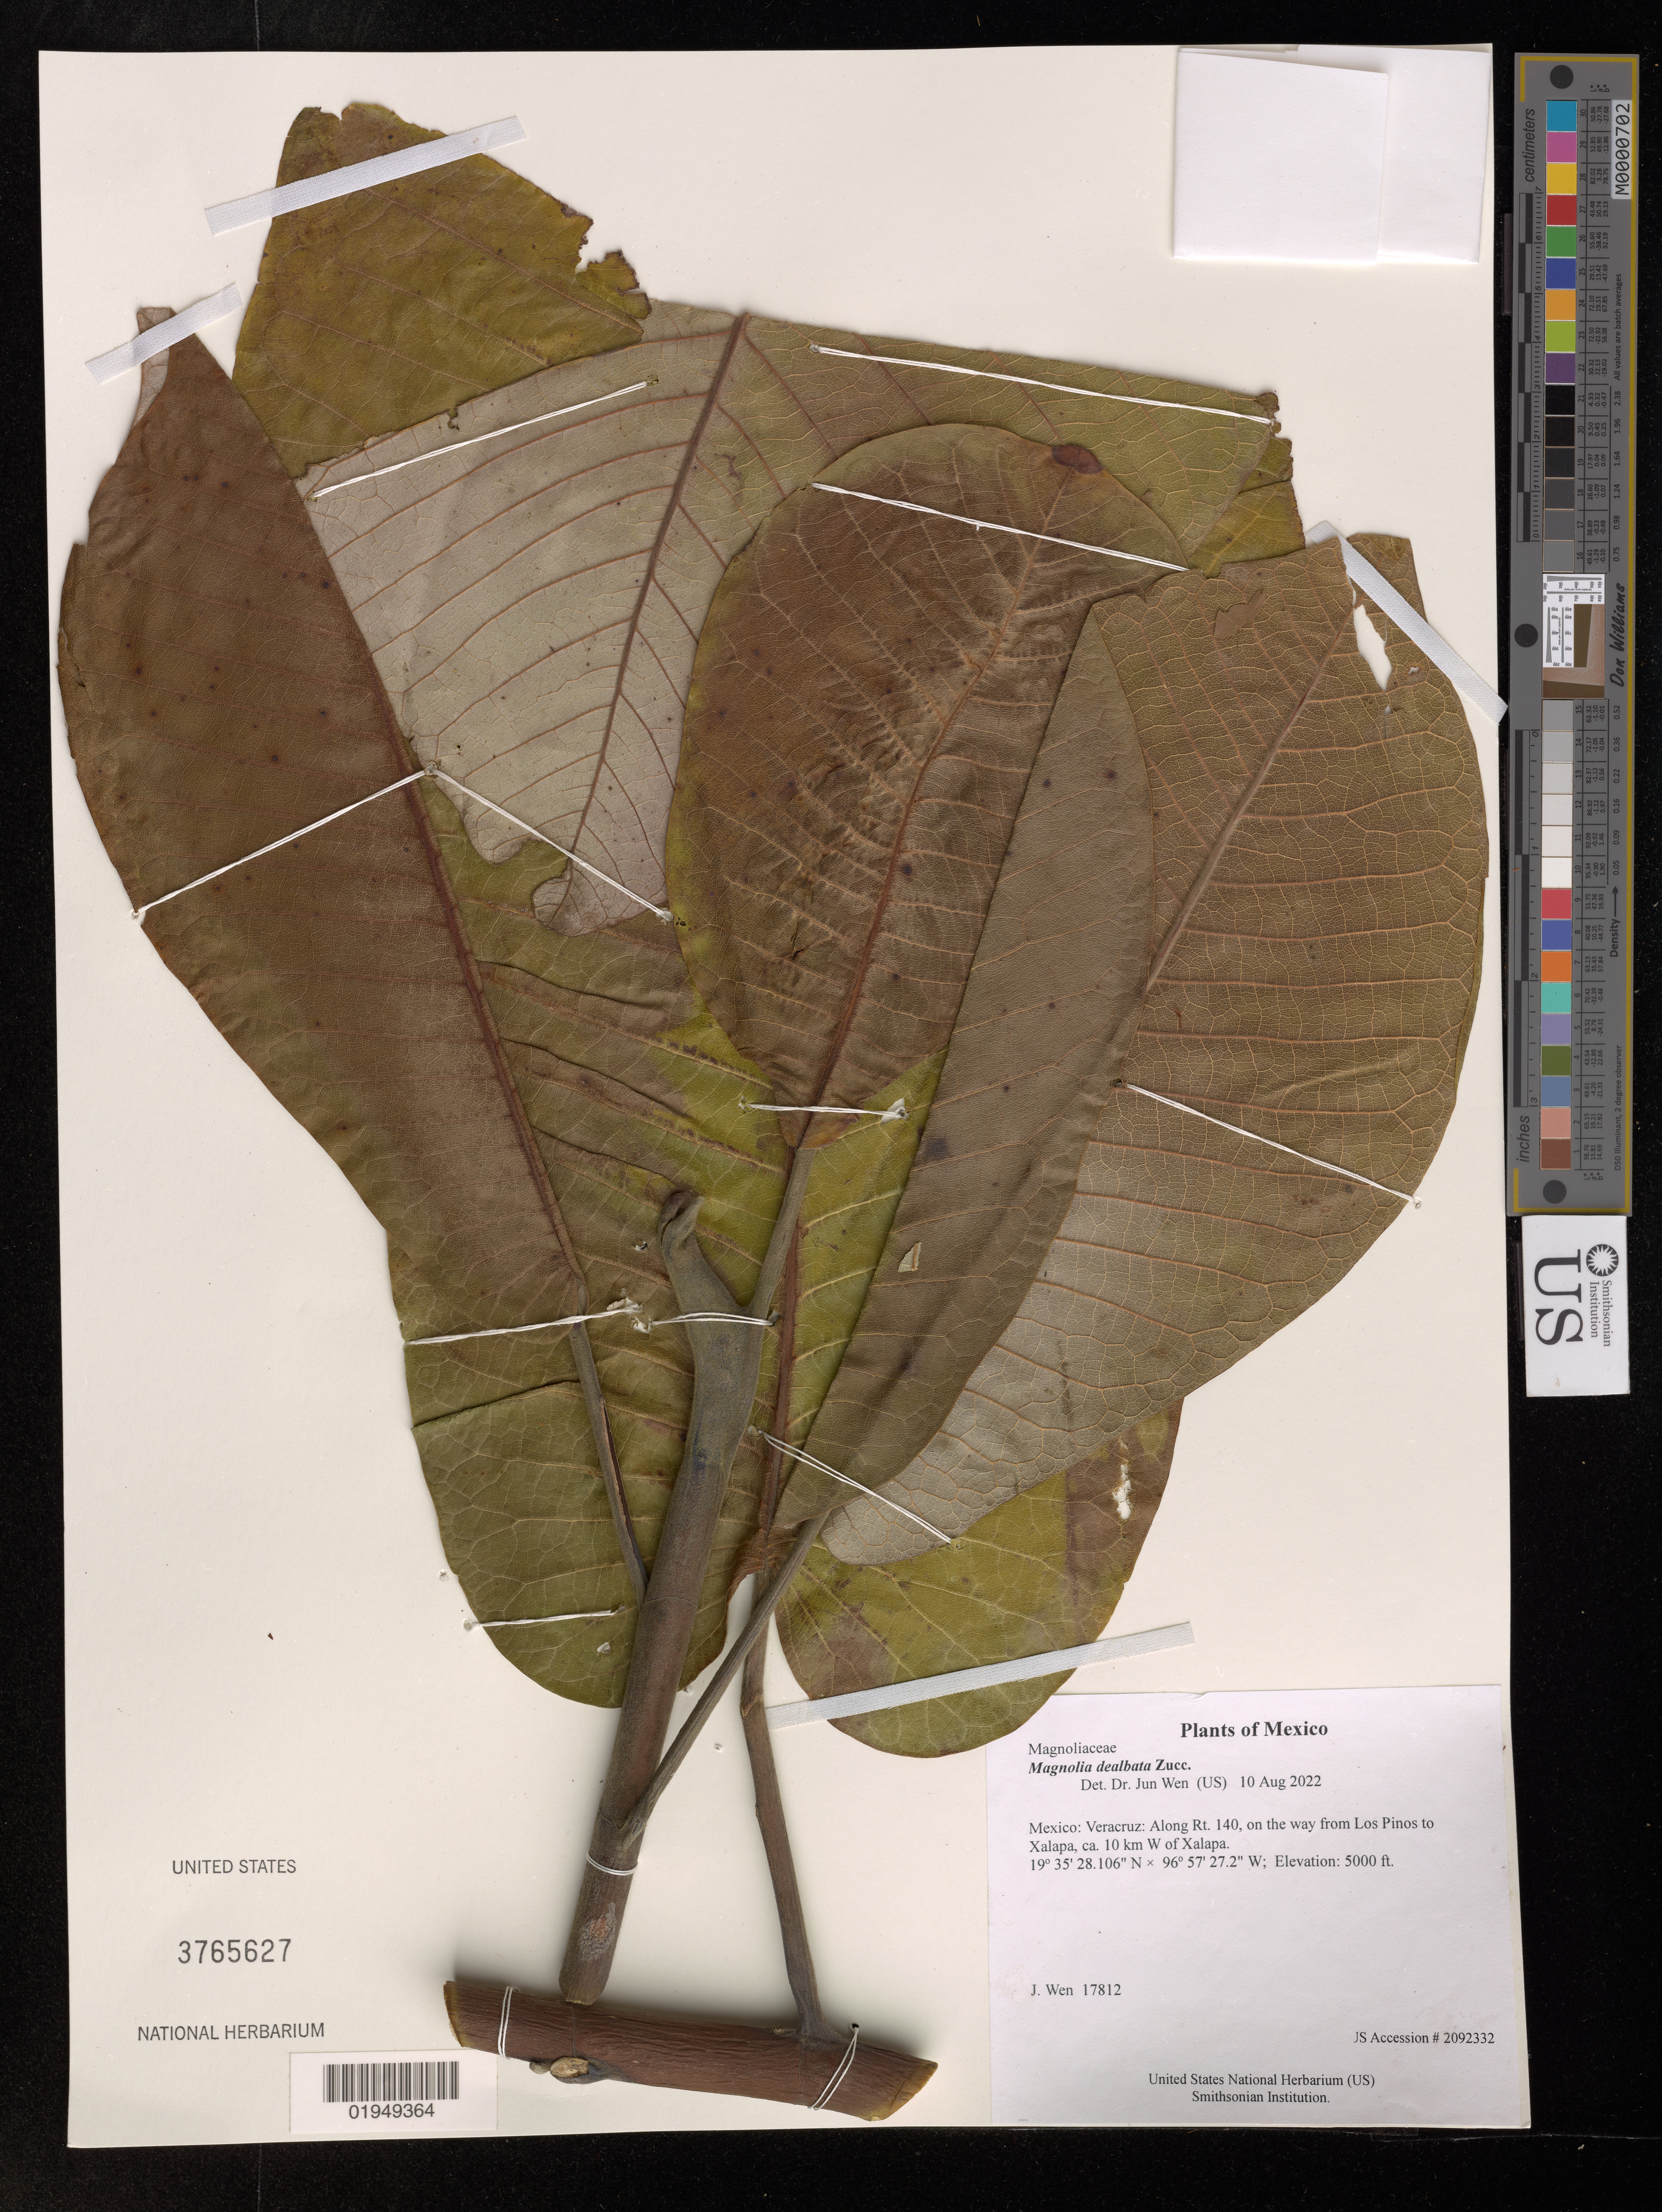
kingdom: Plantae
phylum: Tracheophyta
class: Magnoliopsida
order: Magnoliales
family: Magnoliaceae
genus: Magnolia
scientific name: Magnolia dealbata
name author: Zucc.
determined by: Wen, Jun, (BOT), Smithsonian Institution - National Museum of Natural History (UNITED STATES)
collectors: J. Wen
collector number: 17812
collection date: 2022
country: Mexico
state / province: Veracruz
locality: Along Rt. 140, on the way from Los Pinos to Xalapa, ca. 10 km W of Xalapa.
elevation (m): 1524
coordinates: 19.59114074 N, 96.95755 W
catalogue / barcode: US 3765627